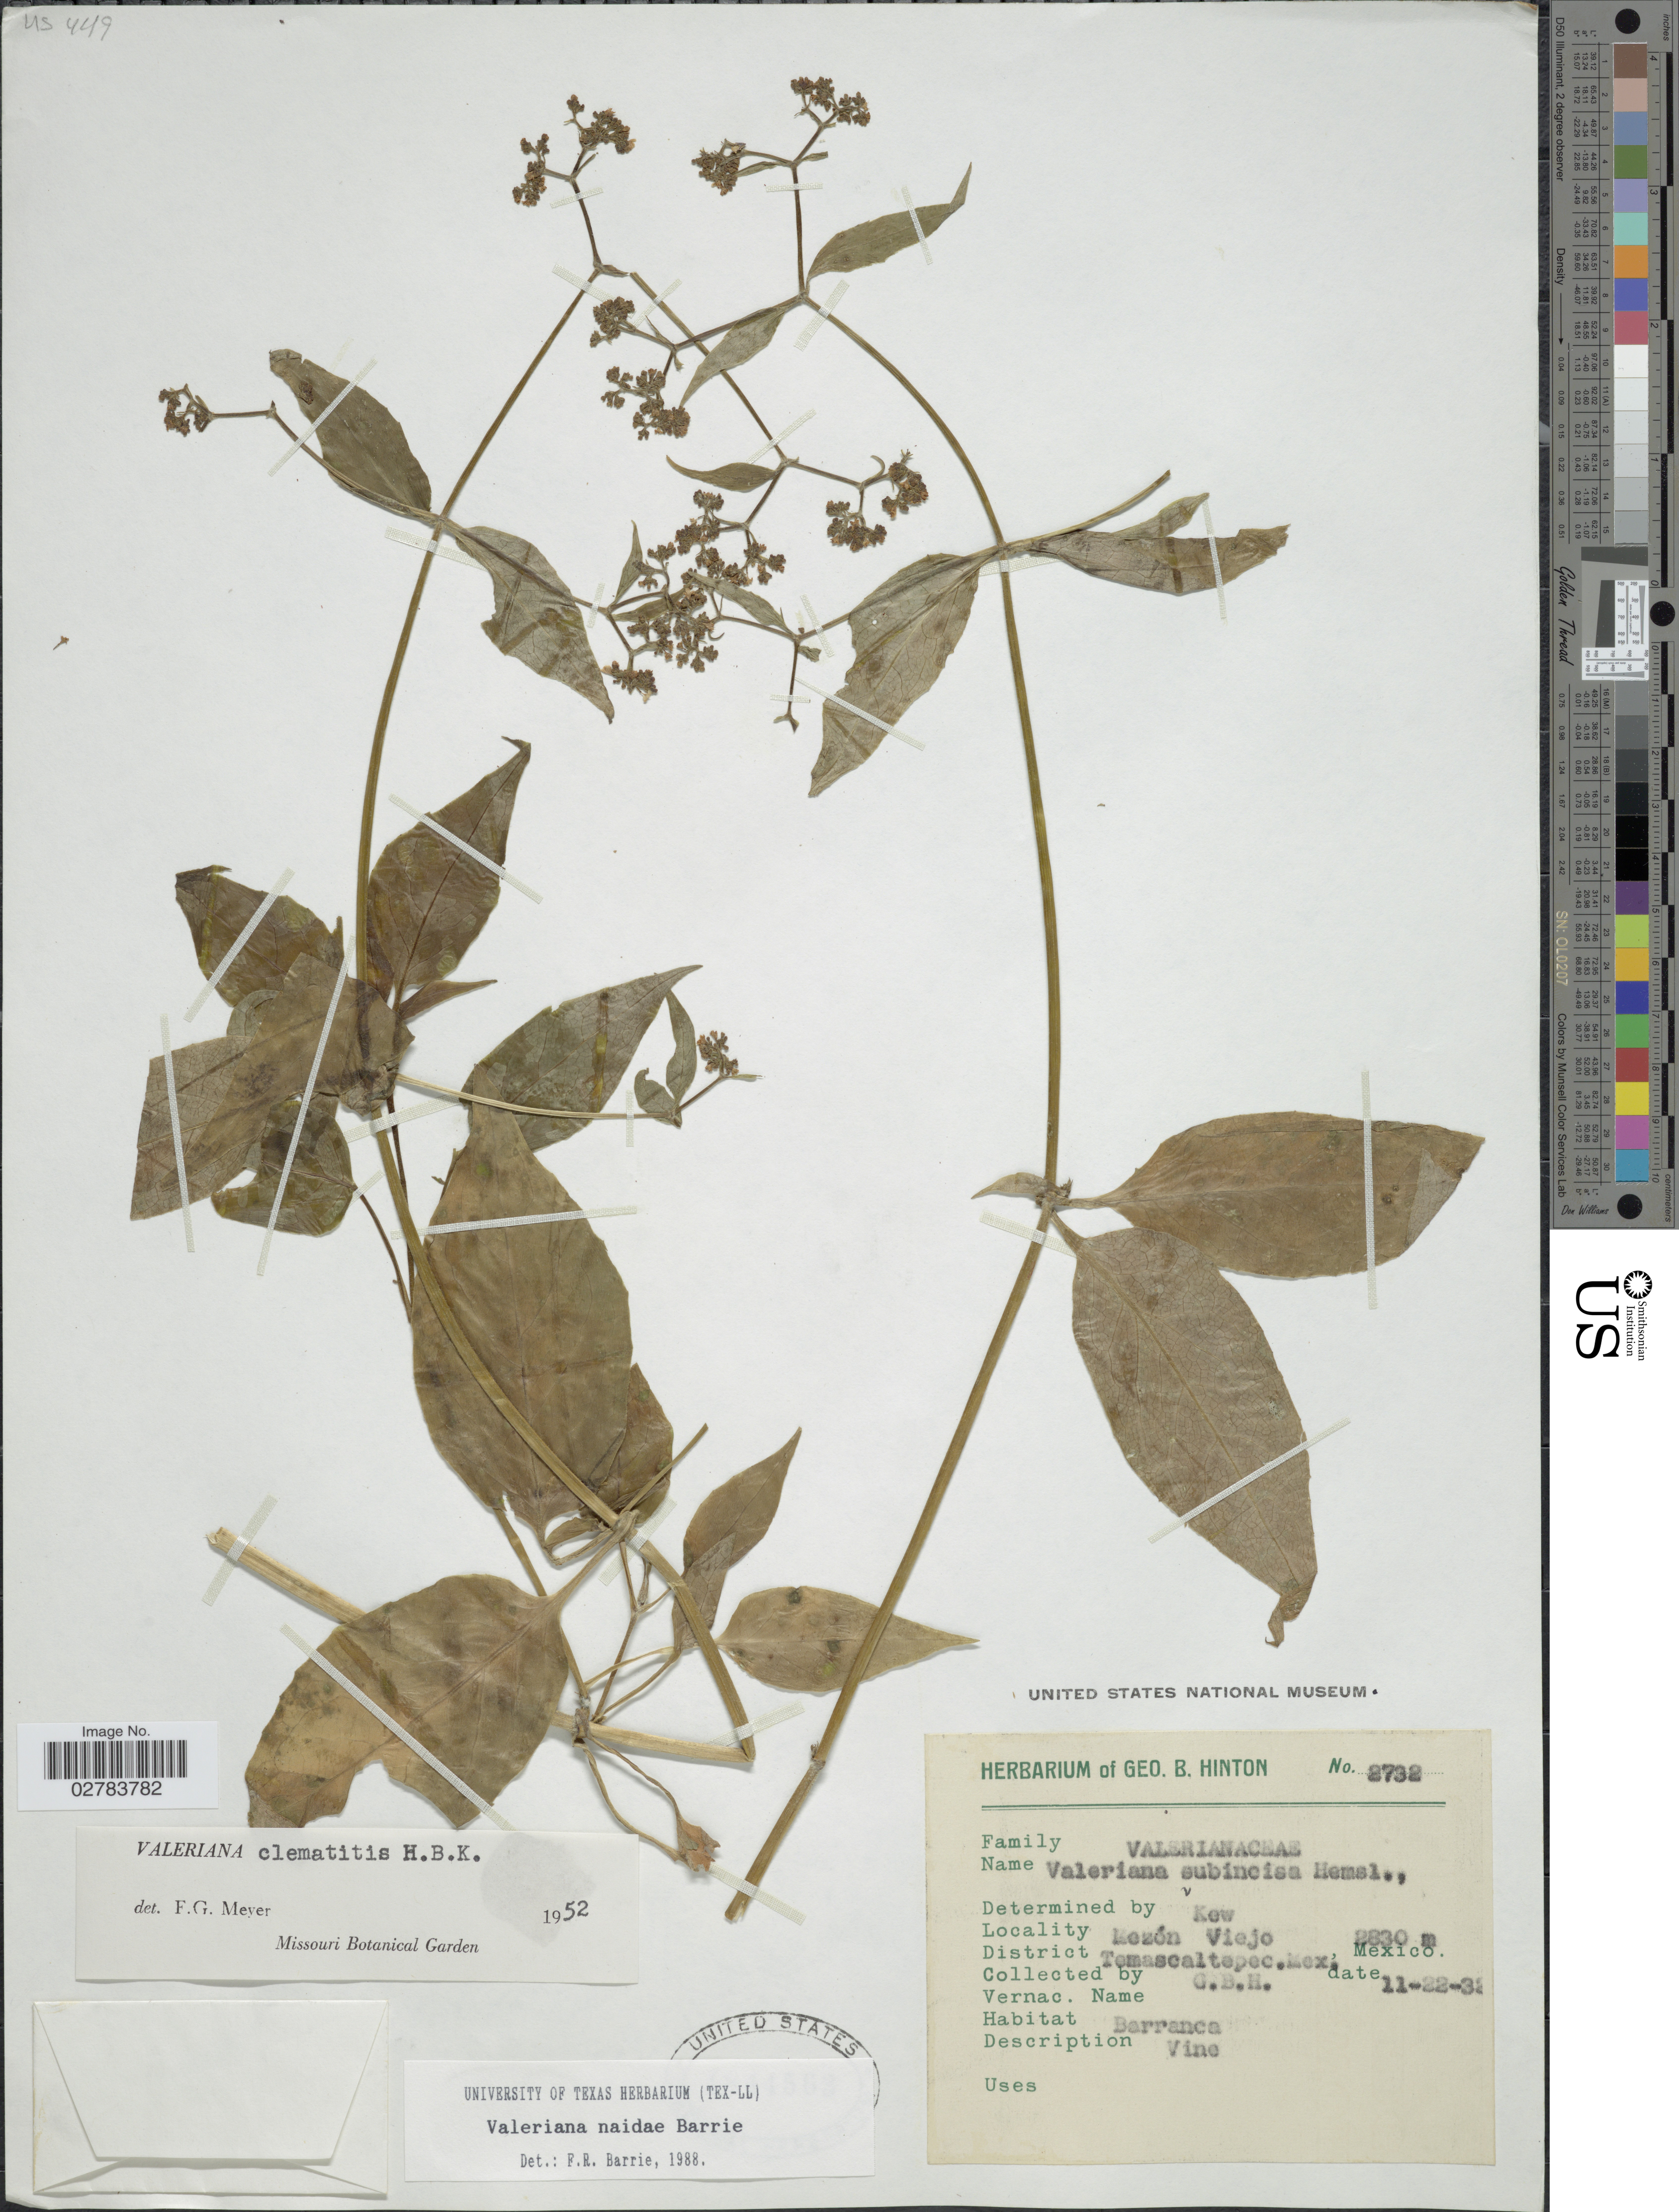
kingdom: Plantae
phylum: Tracheophyta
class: Magnoliopsida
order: Dipsacales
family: Caprifoliaceae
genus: Valeriana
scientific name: Valeriana naidae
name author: Barrie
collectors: G. B. Hinton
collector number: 2732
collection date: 1932-11-22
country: Mexico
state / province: México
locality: Kezón Viejo. District Temascaltepec.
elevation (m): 2830